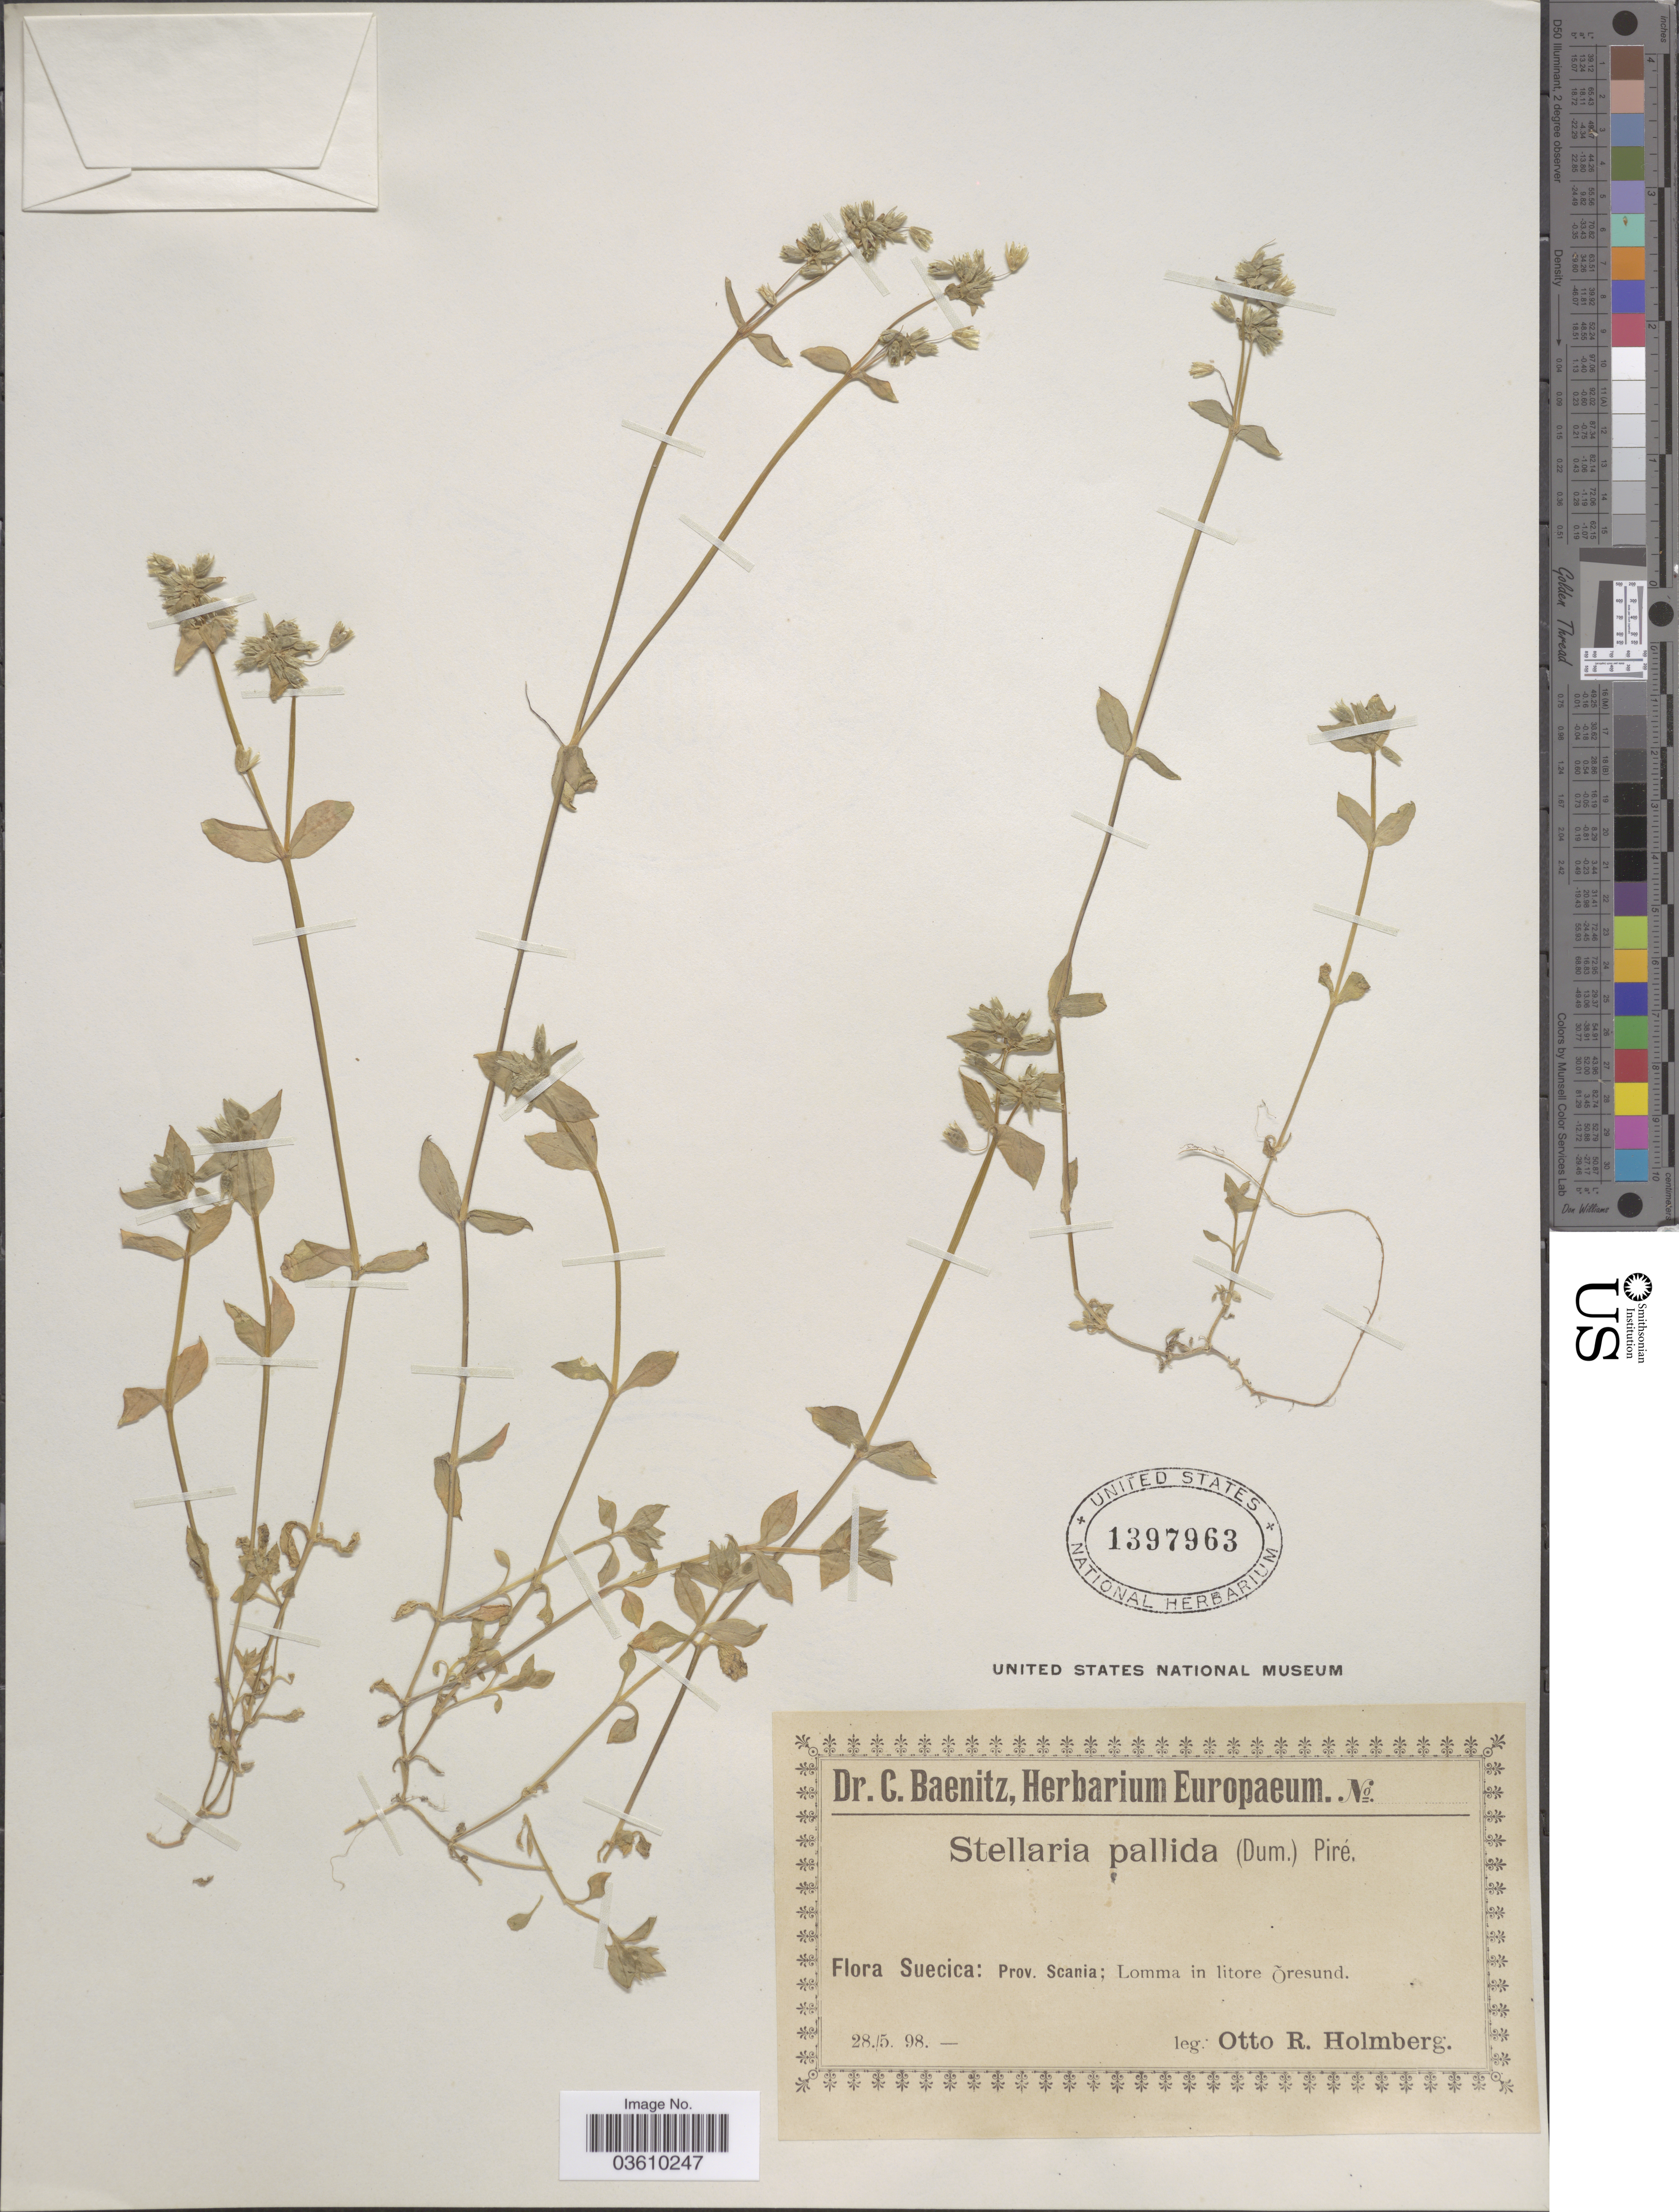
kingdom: Plantae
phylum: Tracheophyta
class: Magnoliopsida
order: Caryophyllales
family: Caryophyllaceae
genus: Stellaria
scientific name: Stellaria pallida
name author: (Dumort.) Crép.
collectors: O. Holmberg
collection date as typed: Transcribed d/m/y: 28/5/98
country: Sweden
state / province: Skåne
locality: Suecica: Prov. Scania; Lomma in litore Õresund.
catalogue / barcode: US 1397963